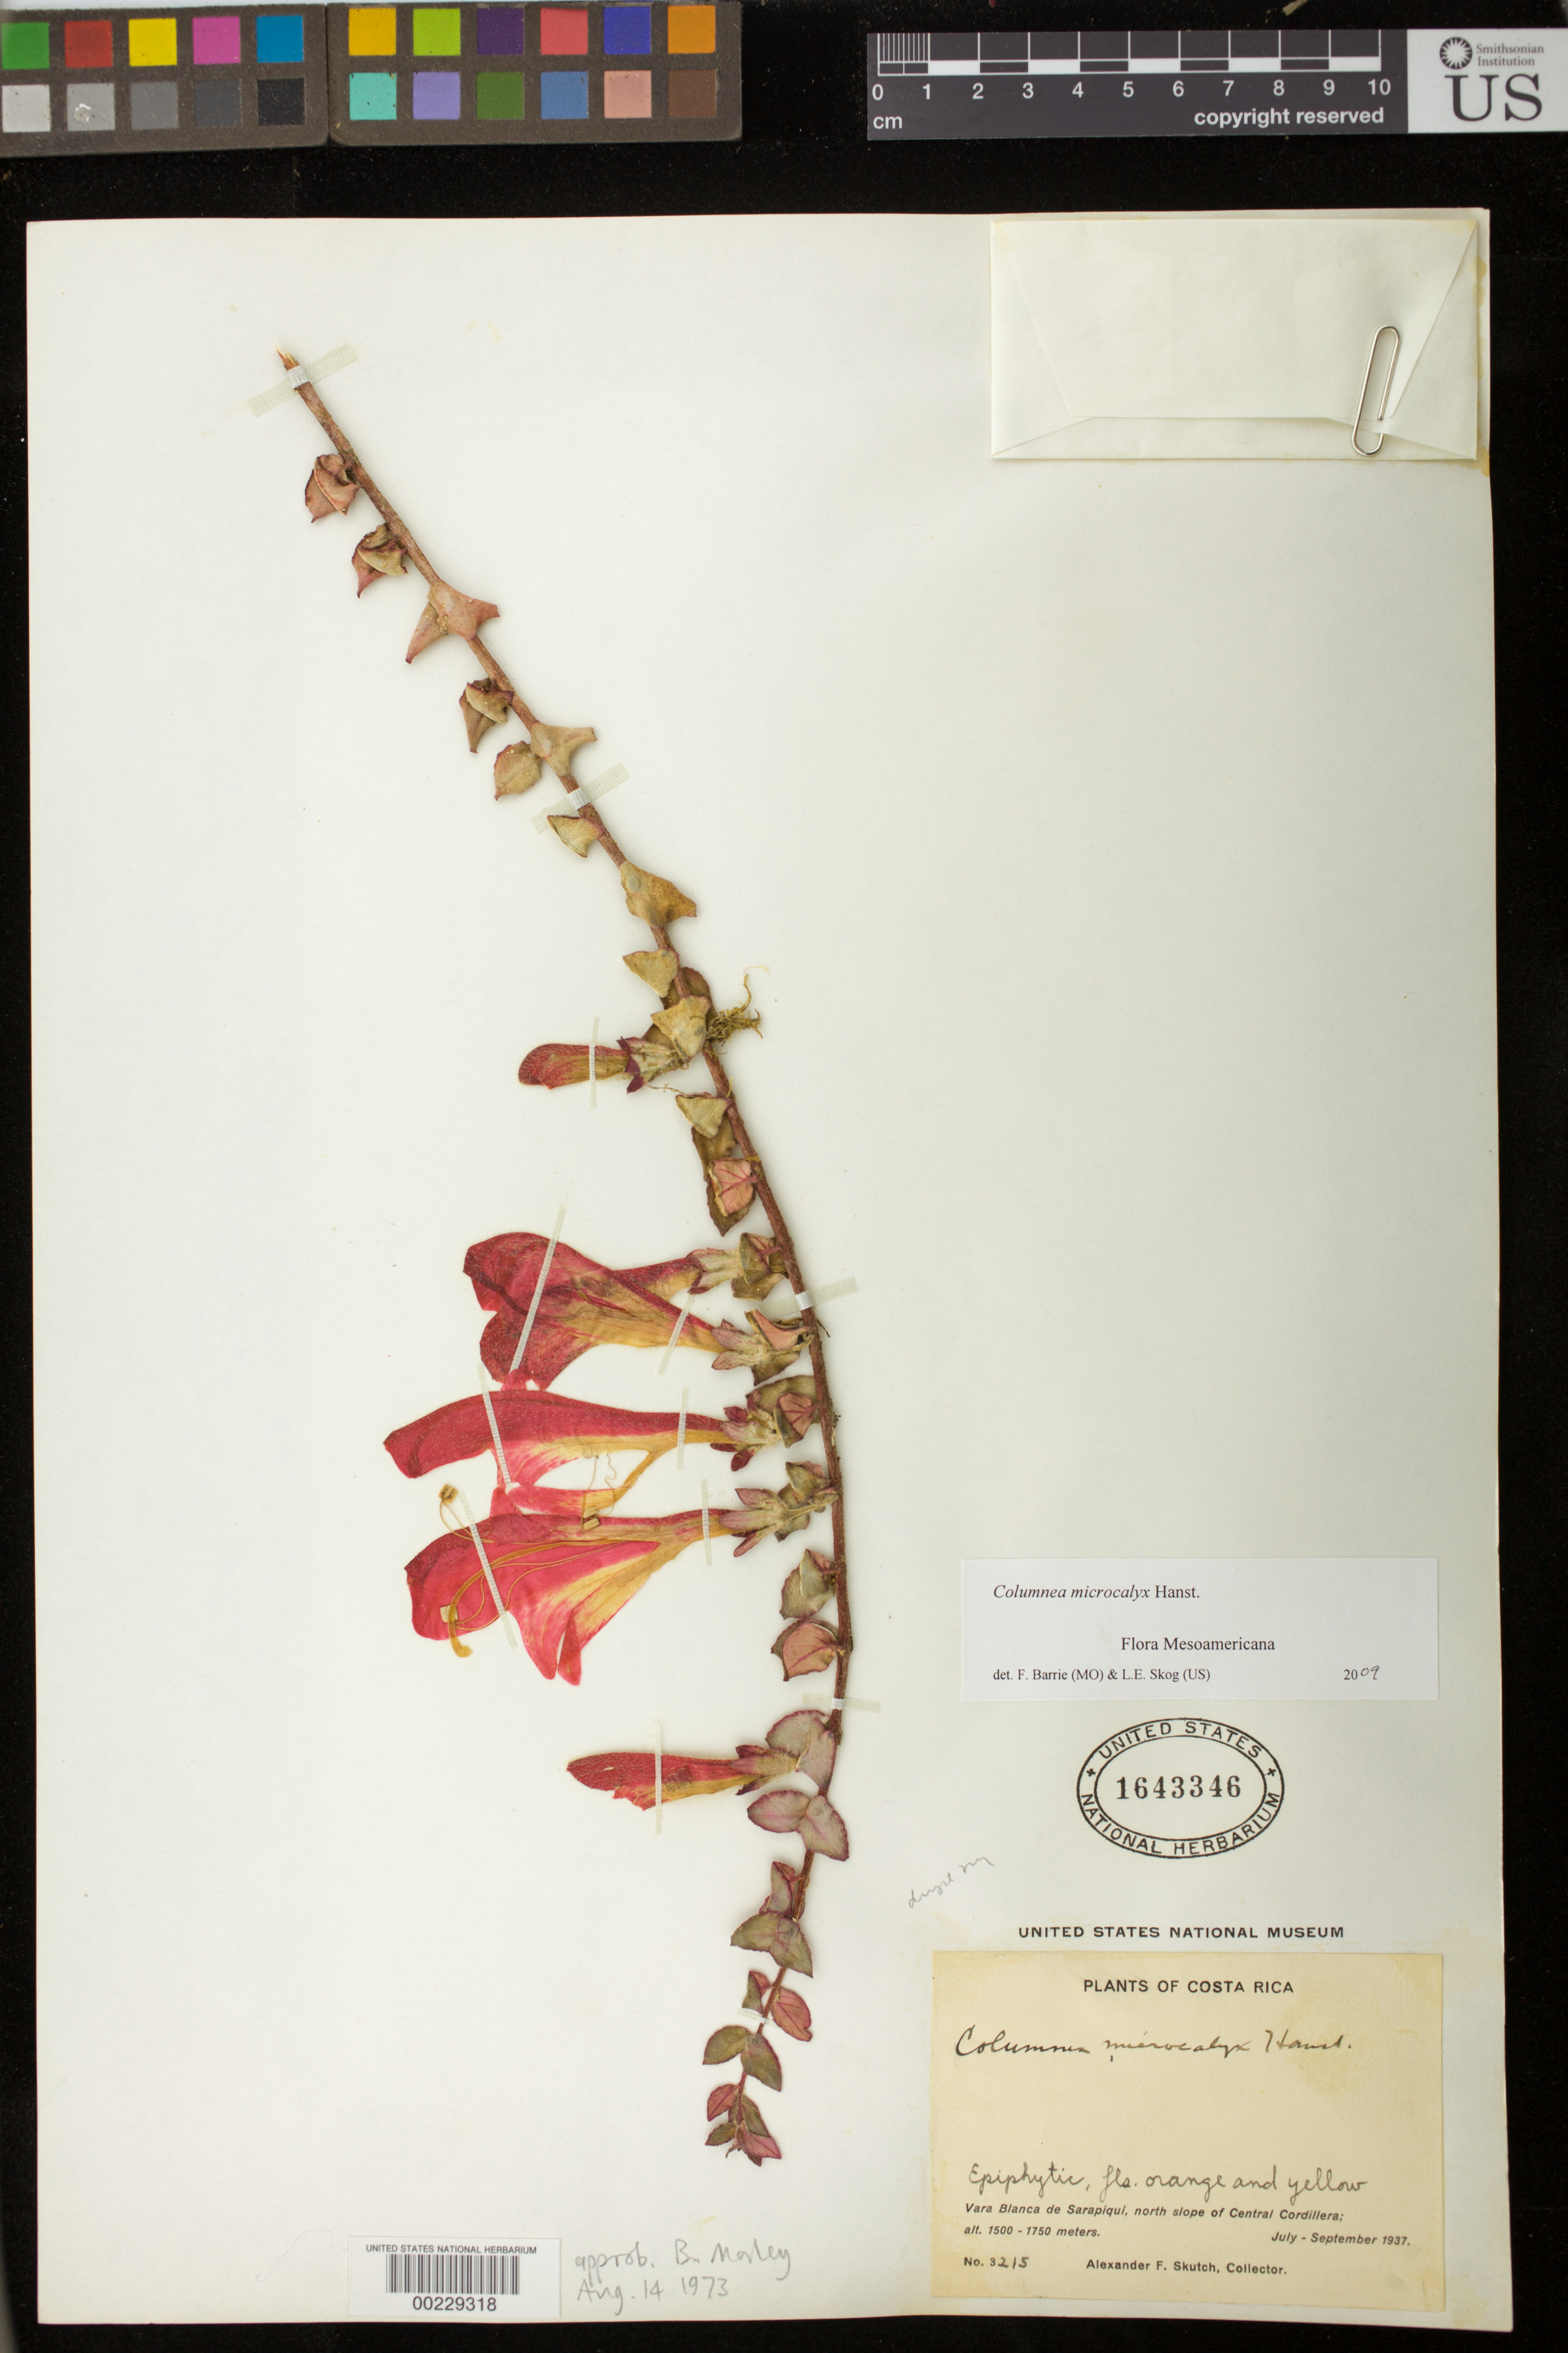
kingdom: Plantae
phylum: Tracheophyta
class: Magnoliopsida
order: Lamiales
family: Gesneriaceae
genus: Columnea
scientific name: Columnea microcalyx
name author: Hanst.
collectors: A. F. Skutch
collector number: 3215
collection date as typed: Jul-Sep 1937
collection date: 1937-07/1937-09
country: Costa Rica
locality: Vara Blanca de Sarapiqui, N slope of Central Cordillera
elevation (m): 1500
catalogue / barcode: US 1643346